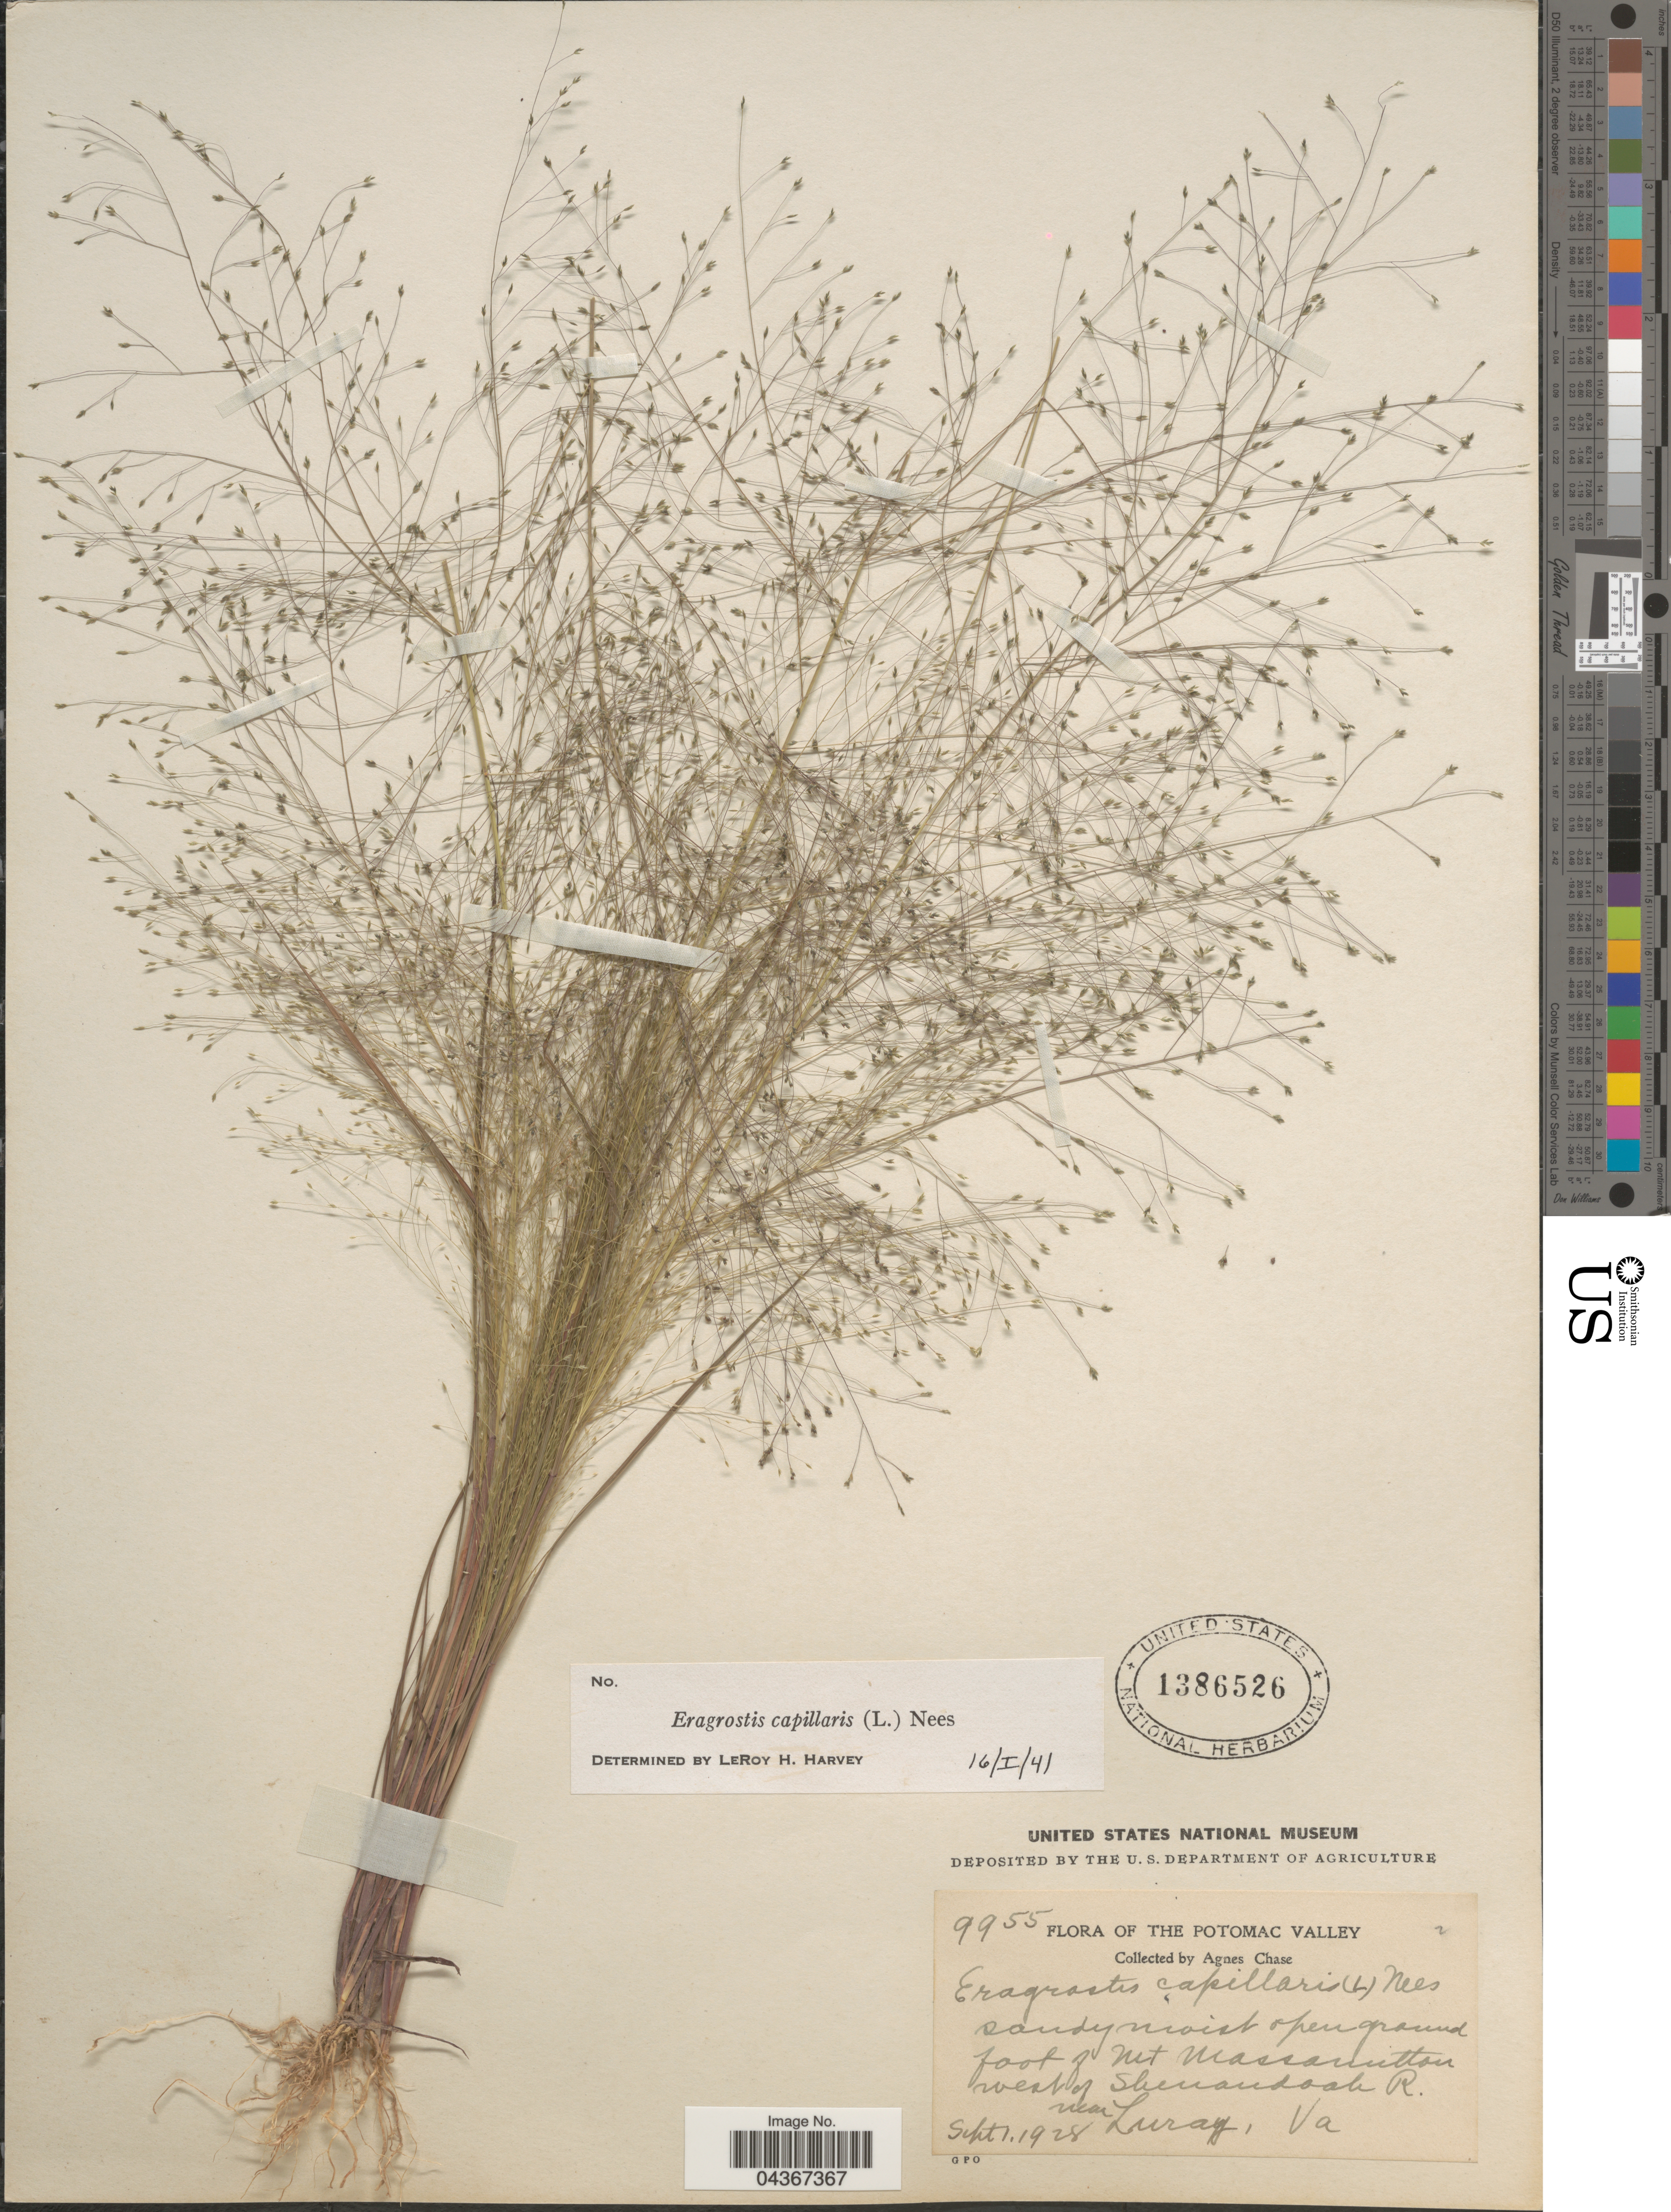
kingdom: Plantae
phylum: Tracheophyta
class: Liliopsida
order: Poales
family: Poaceae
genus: Eragrostis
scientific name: Eragrostis capillaris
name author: (L.) Nees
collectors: A. Chase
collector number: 9955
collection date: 1928-09-01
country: United States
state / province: Virginia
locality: Potomac Valley. Sandy moist open ground foot of Mt Massanutten west of Shenandoah R. near Luray.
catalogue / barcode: US 1386526